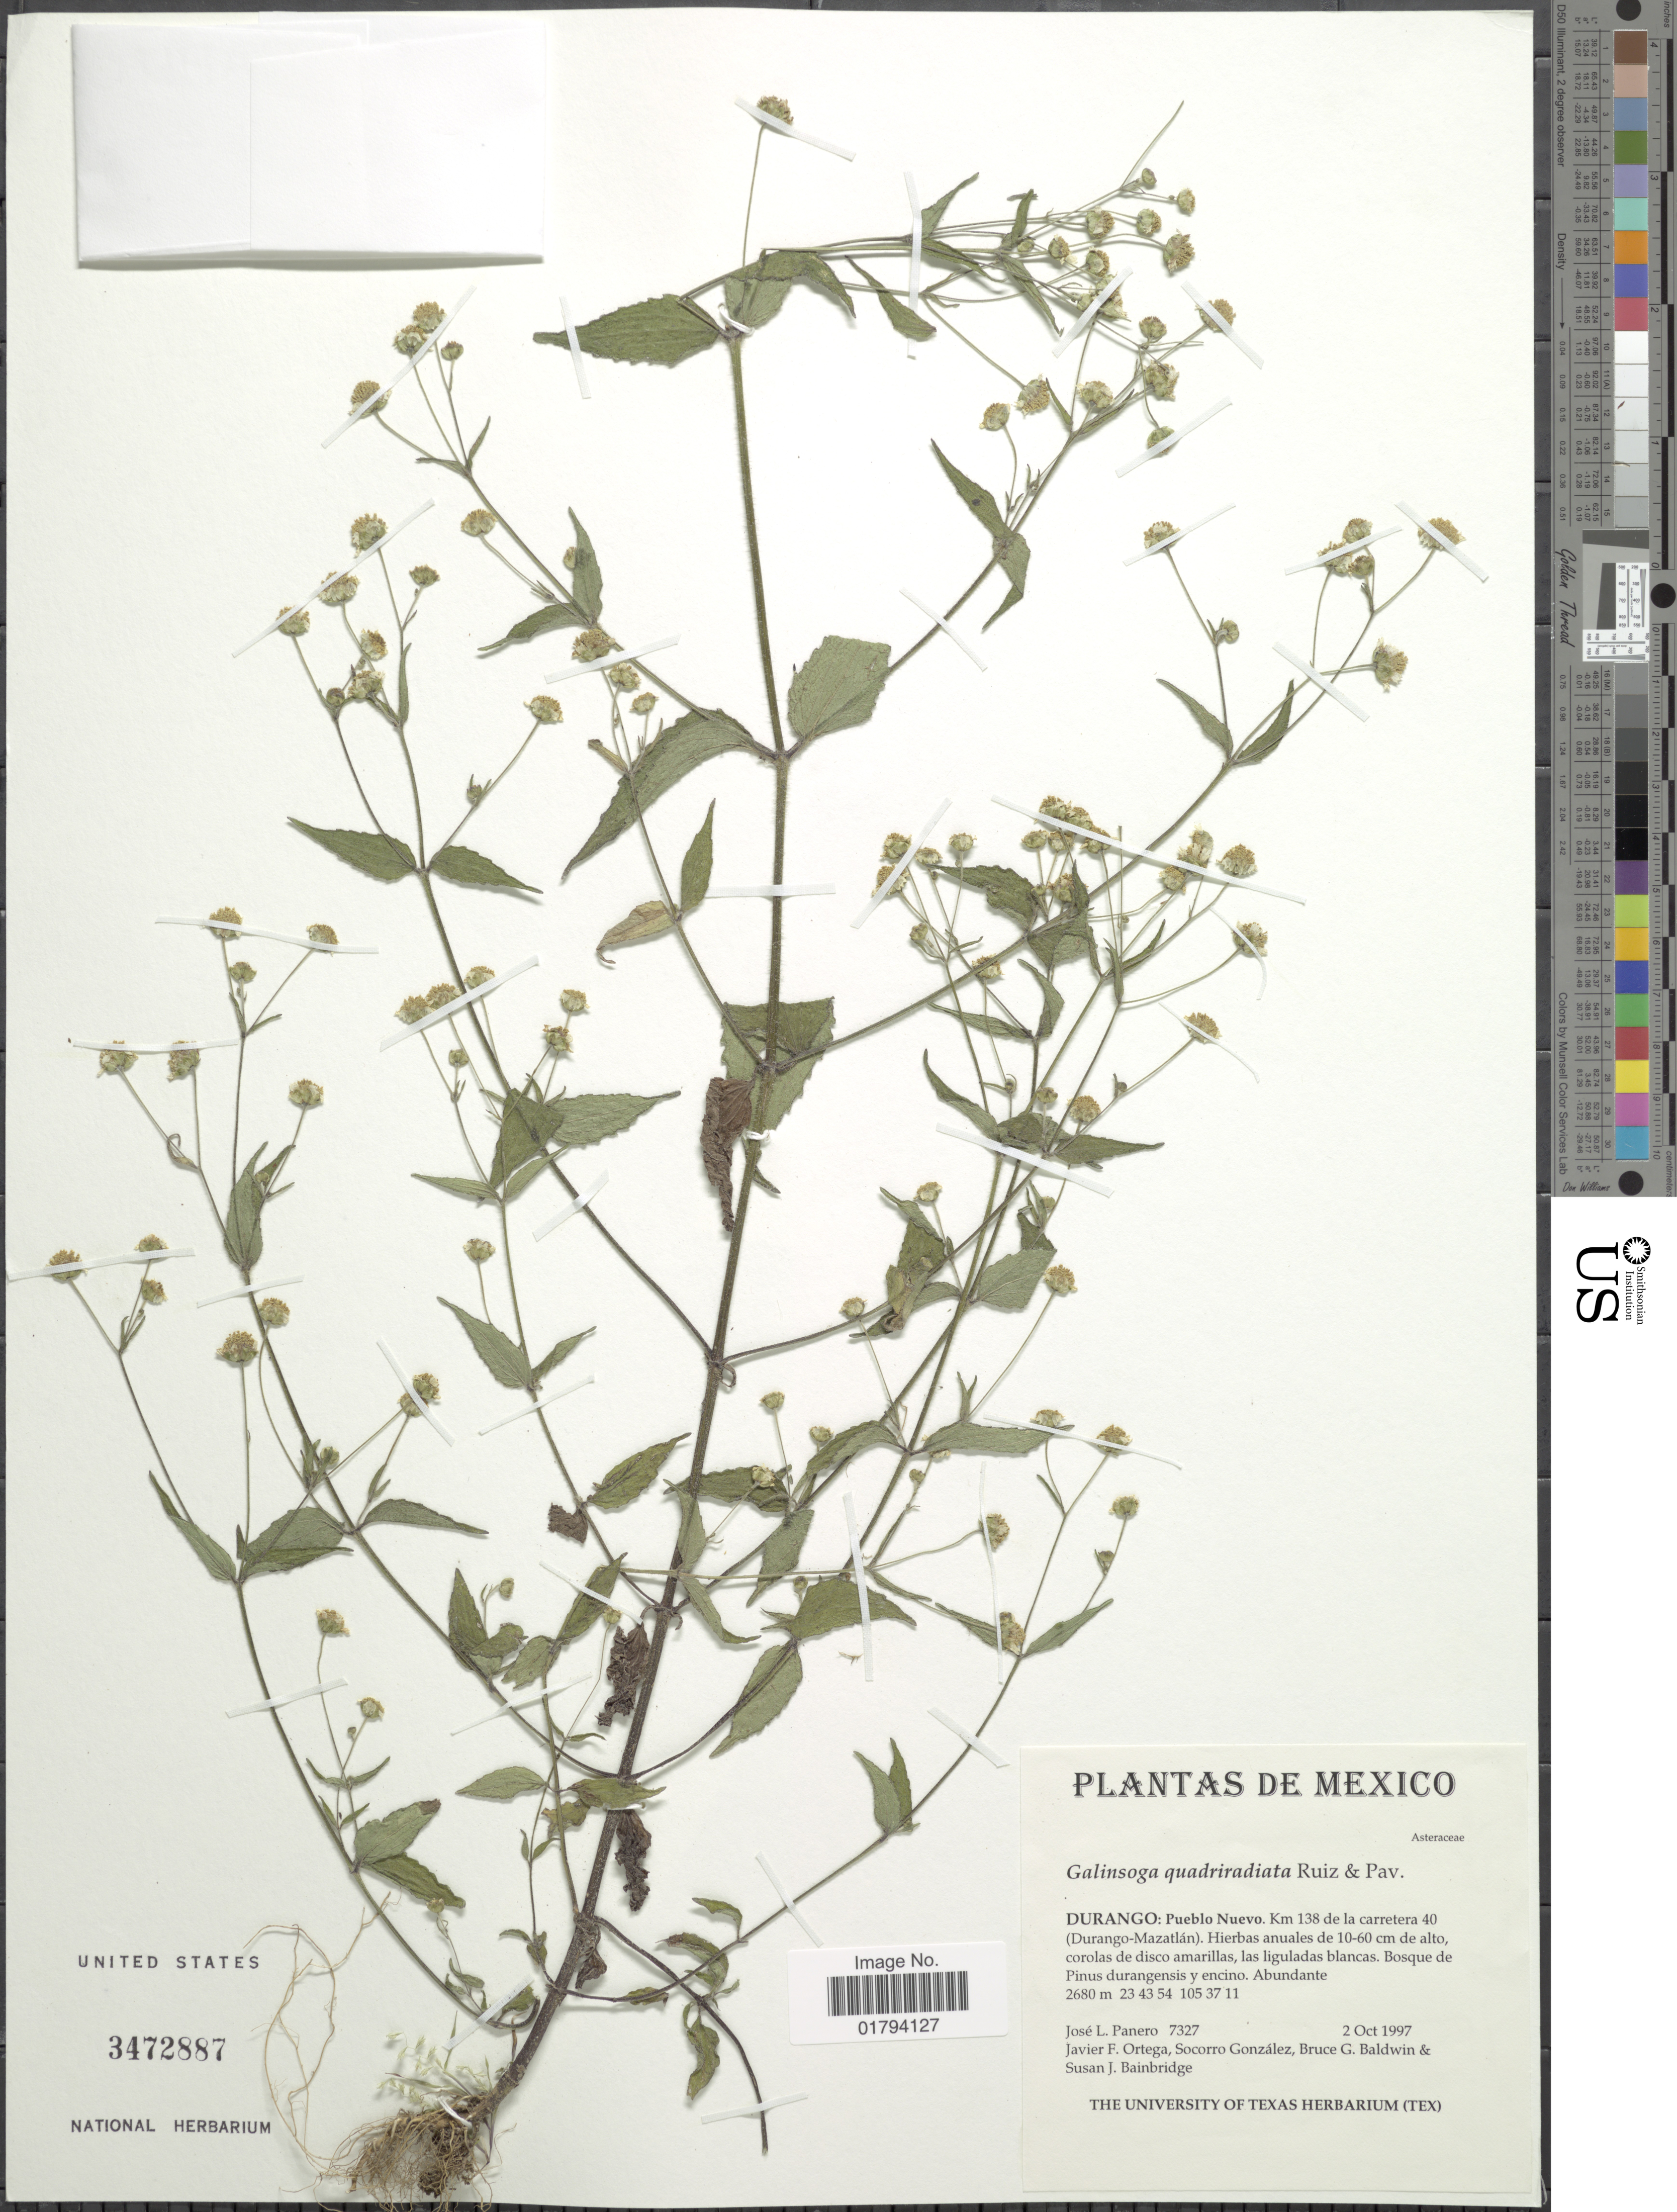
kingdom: Plantae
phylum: Tracheophyta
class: Magnoliopsida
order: Asterales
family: Asteraceae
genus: Galinsoga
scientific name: Galinsoga quadriradiata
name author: Ruiz & Pav.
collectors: J. L. Panero, J. Ortega, S. González, B. Baldwin & S. Bainbridge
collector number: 7327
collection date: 1997-10-02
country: Mexico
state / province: Durango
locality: Pueblo Nuevo, Km 138 de la carretera 40 (Durango-Mazatlan).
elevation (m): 2680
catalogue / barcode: US 3472887